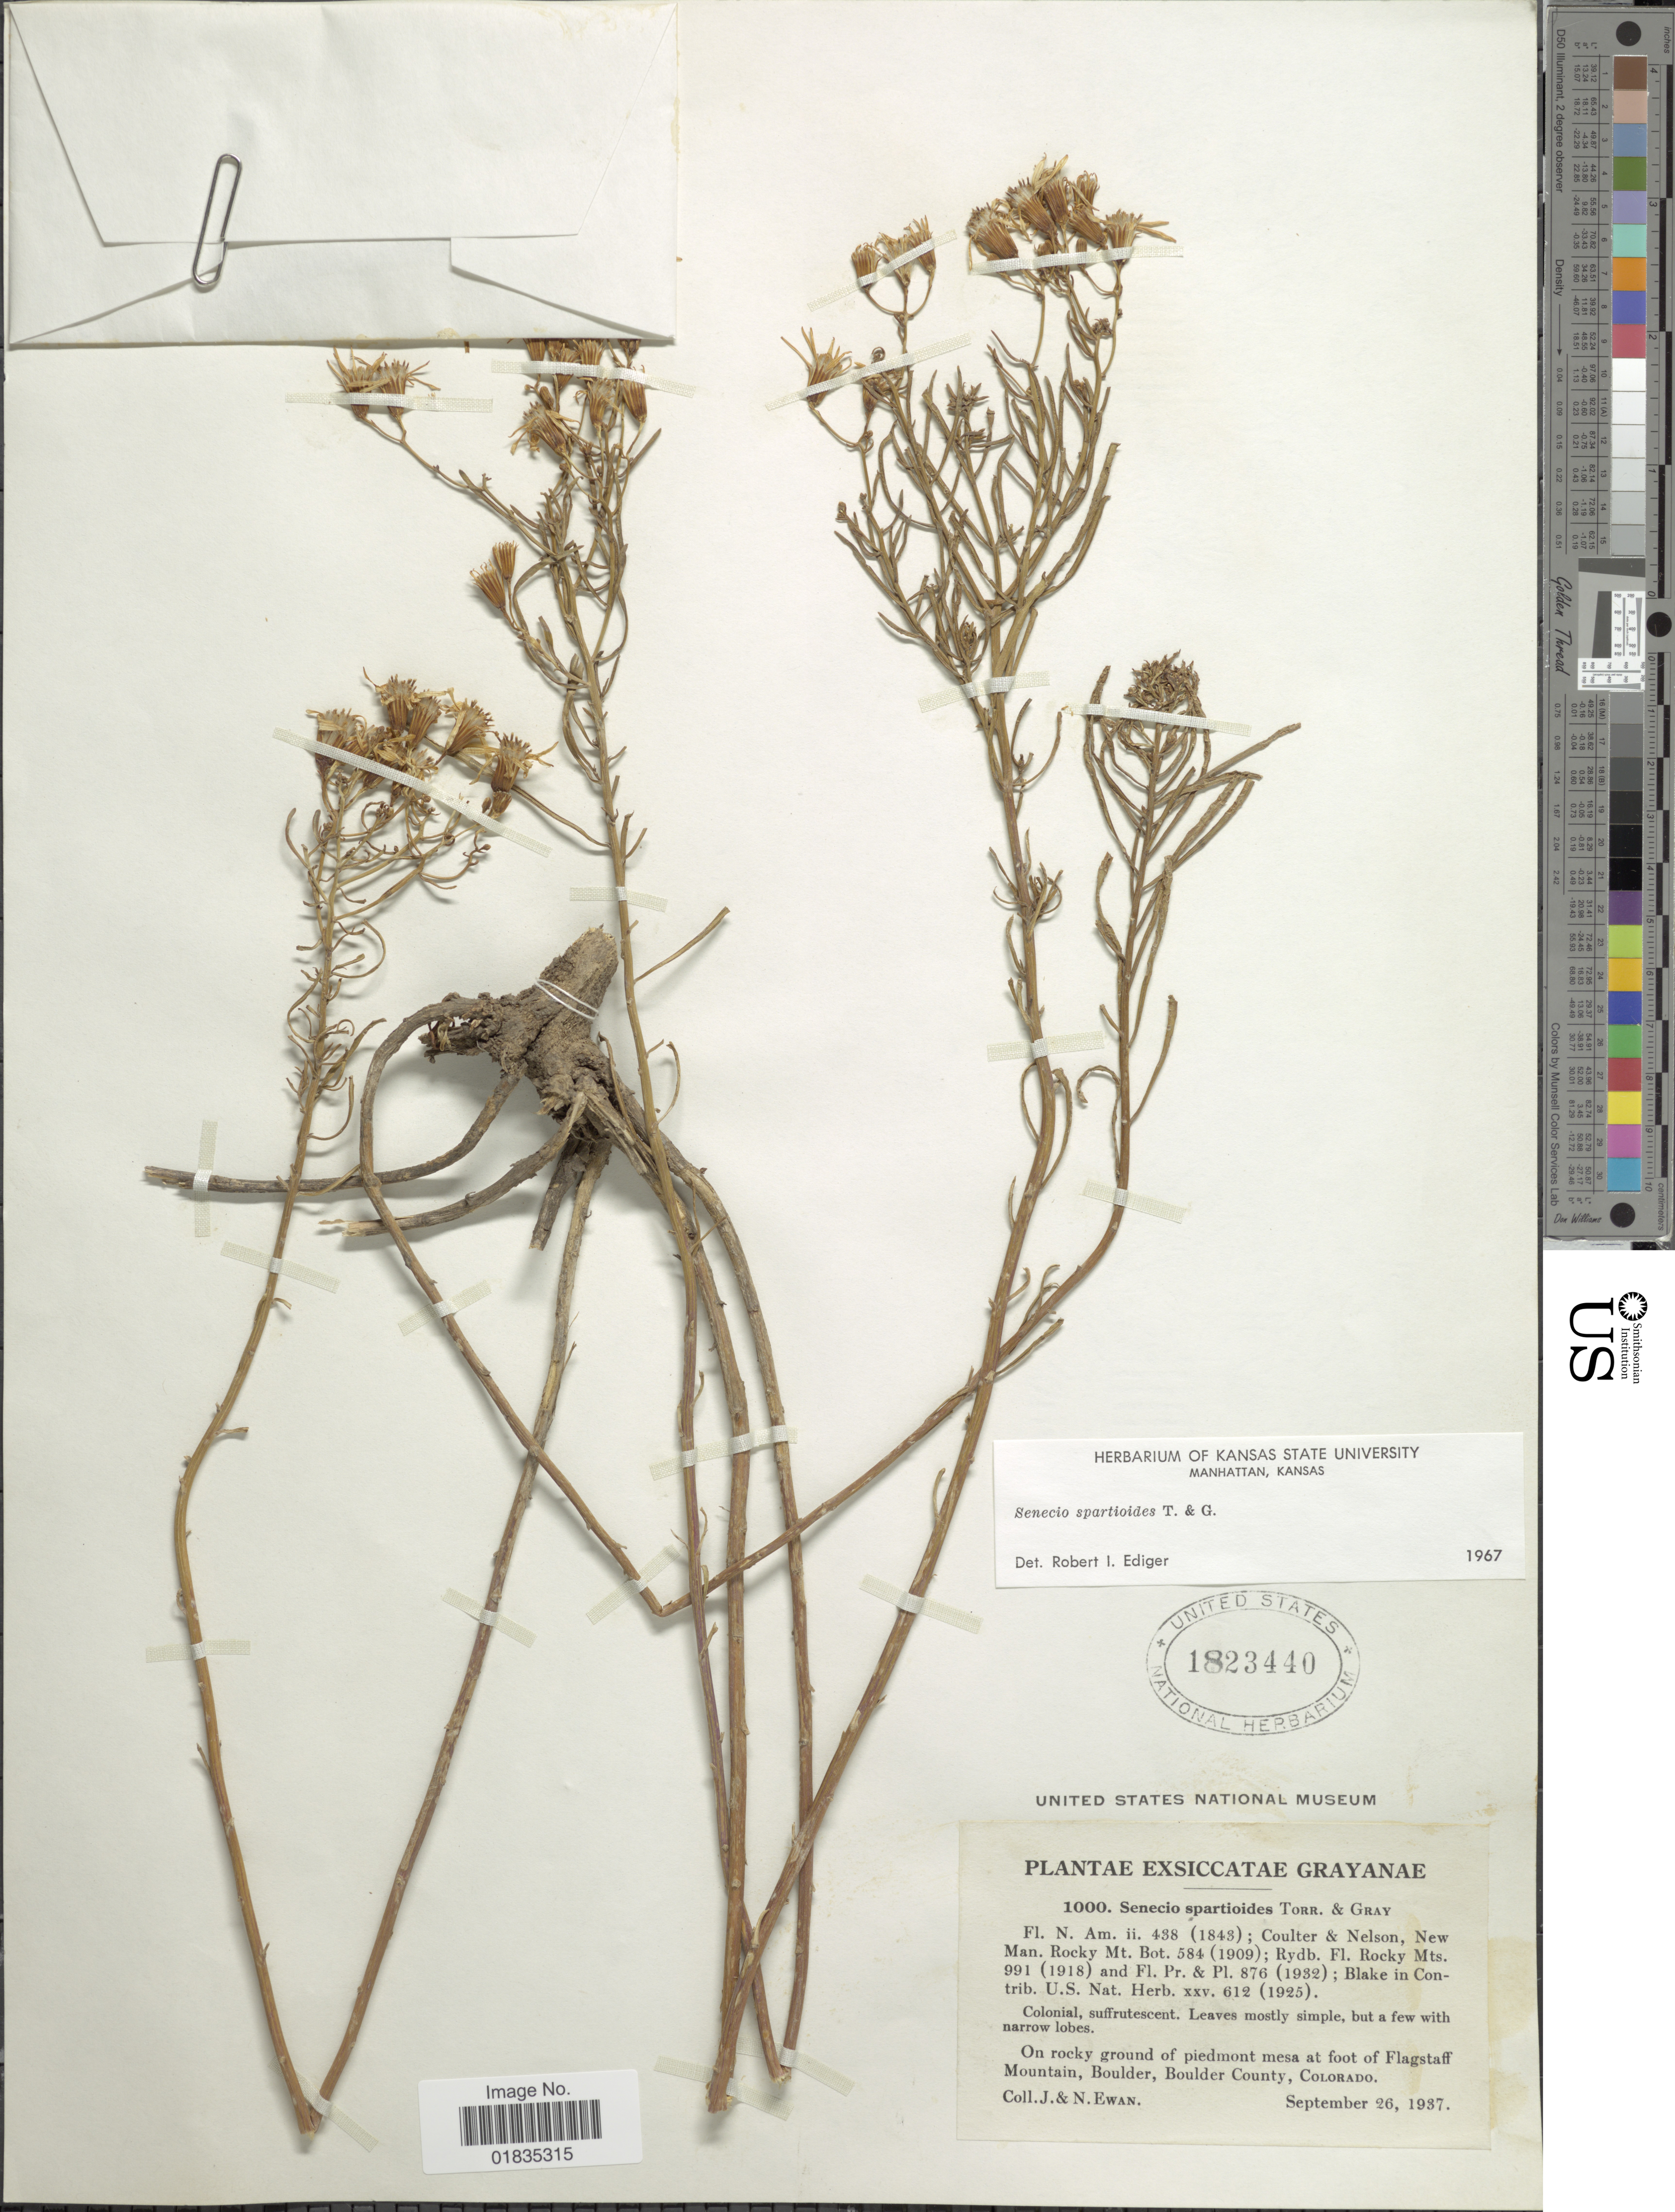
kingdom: Plantae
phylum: Tracheophyta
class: Magnoliopsida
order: Asterales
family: Asteraceae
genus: Senecio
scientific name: Senecio spartioides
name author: Torr. & A. Gray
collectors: J. A. Ewan & N. Ewan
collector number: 1000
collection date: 1937-09-26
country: United States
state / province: Colorado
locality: On rocky ground of piedmont mesa at foot of Flagstaff Mountain, Boulder, Boulder County.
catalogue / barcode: US 1823440